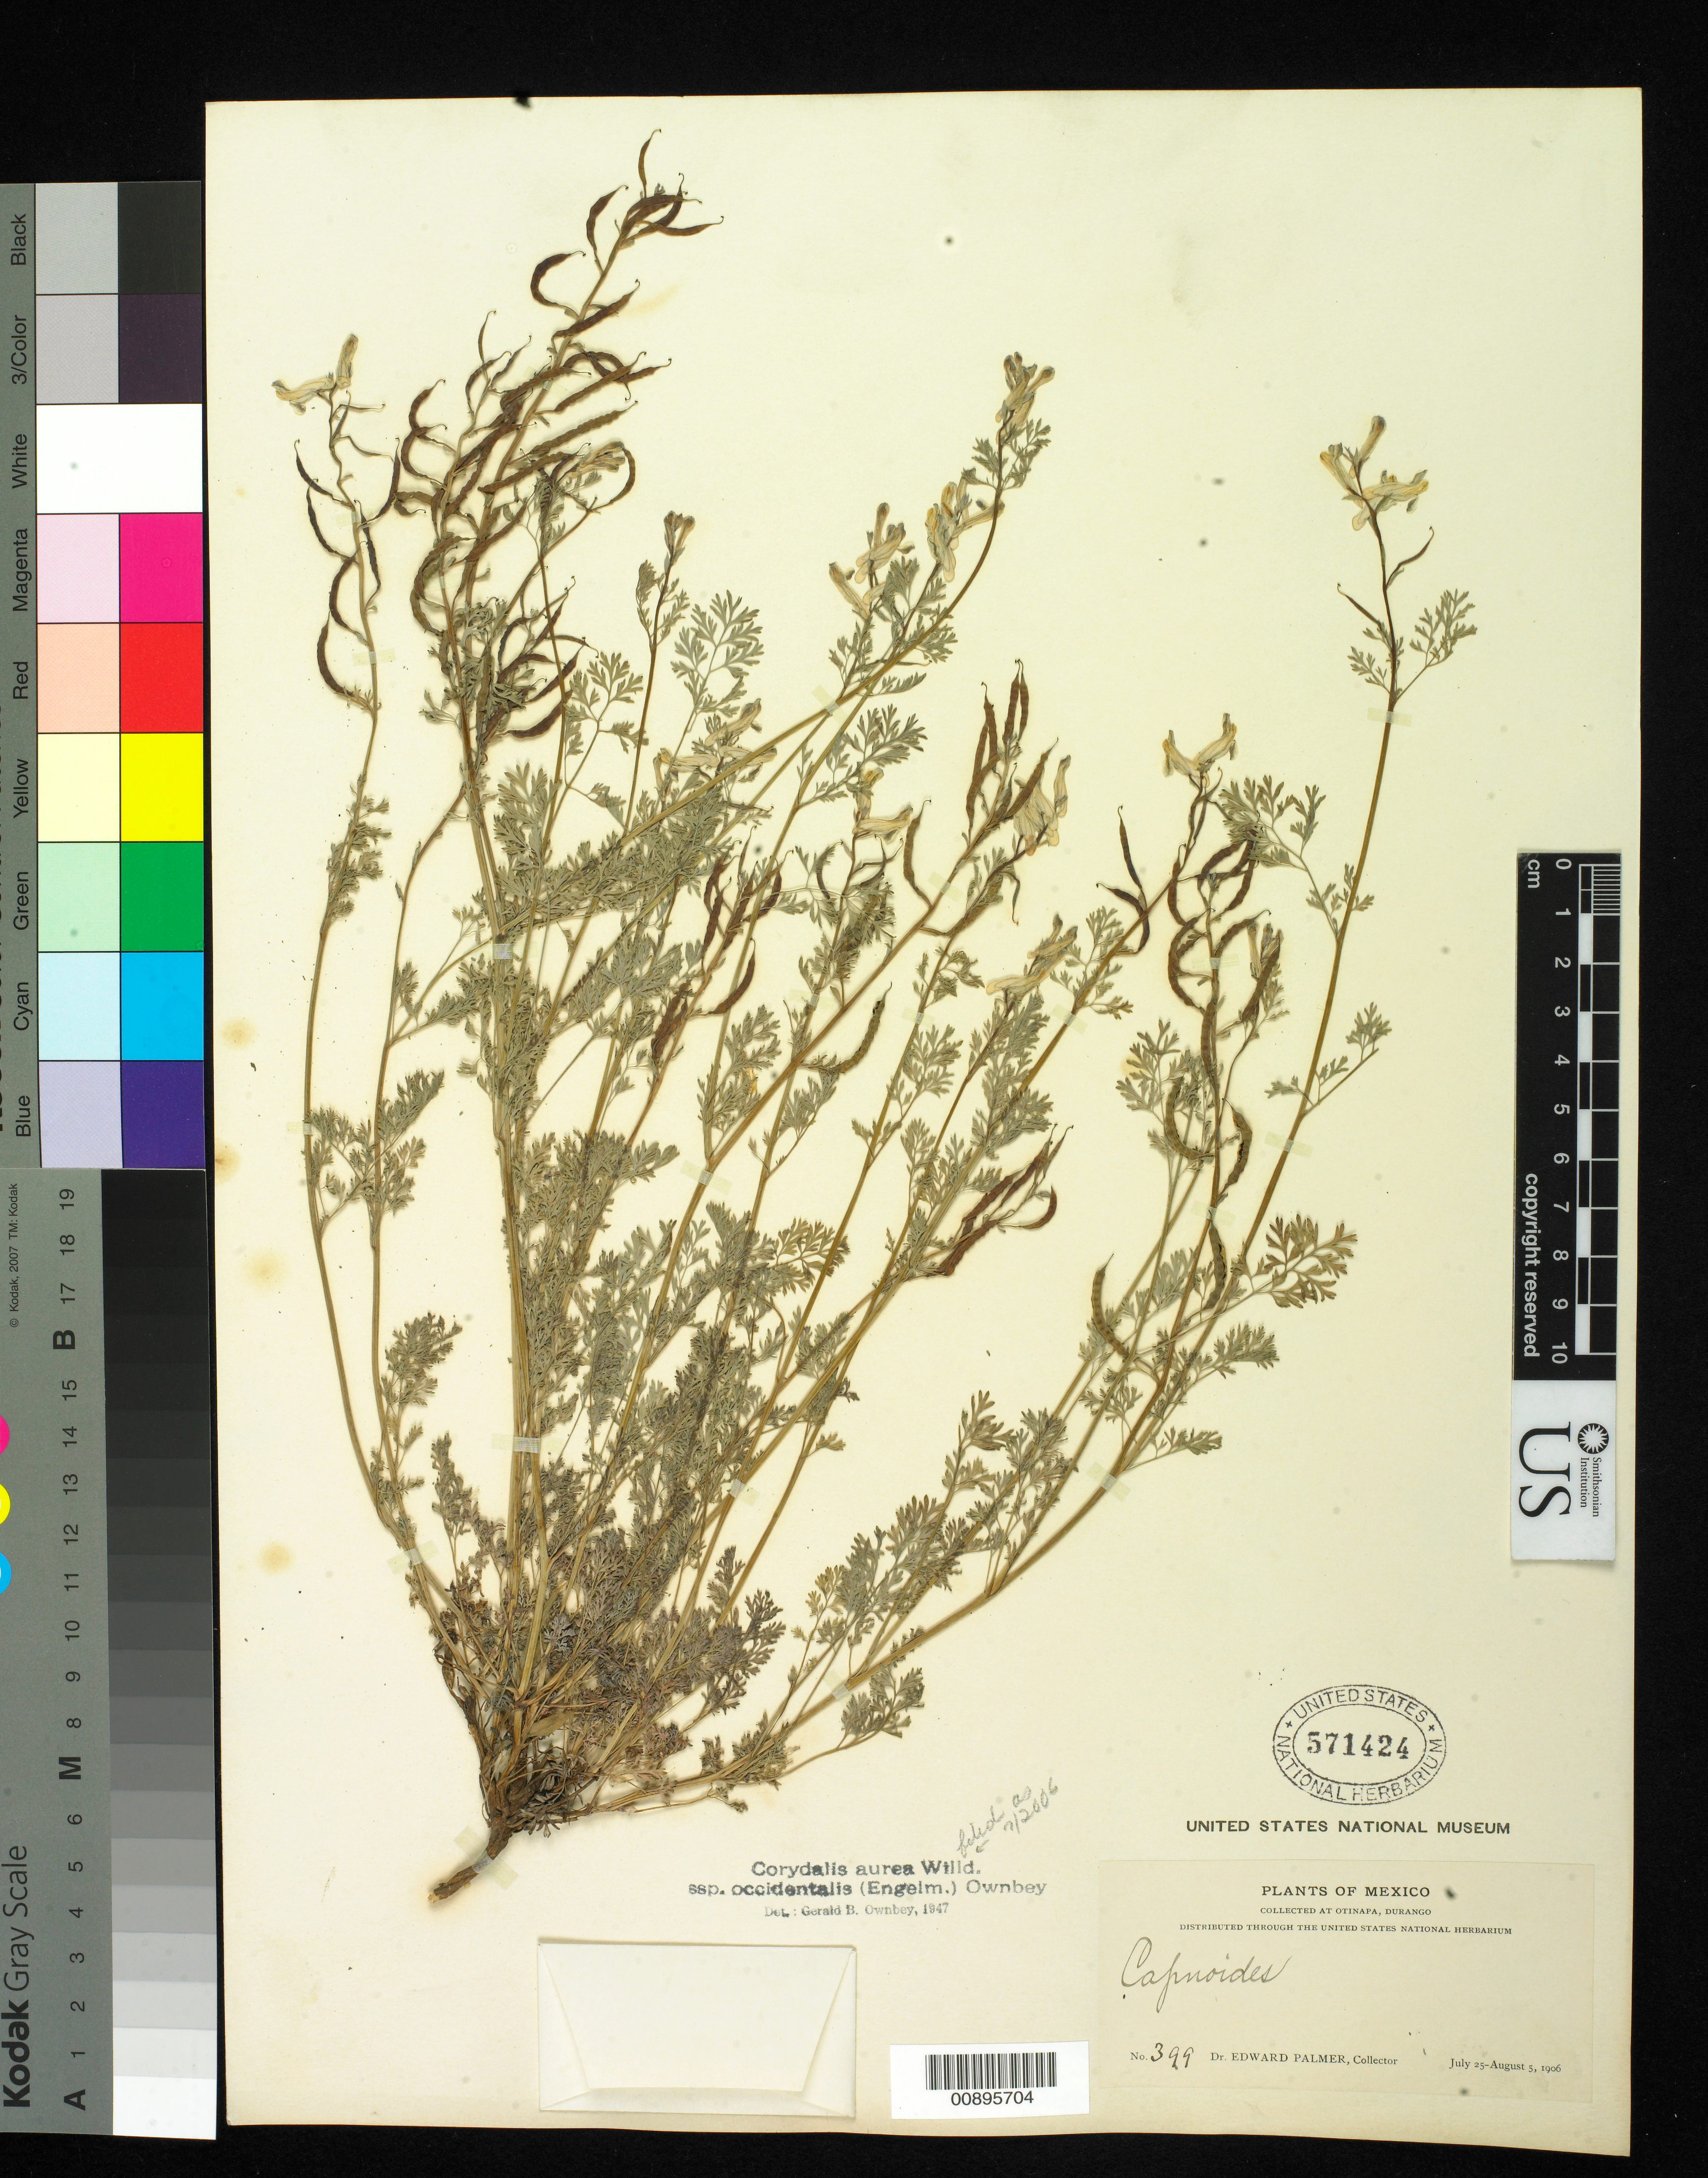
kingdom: Plantae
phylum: Tracheophyta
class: Magnoliopsida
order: Ranunculales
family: Papaveraceae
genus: Corydalis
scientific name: Corydalis aurea subsp. occidentalis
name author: Willd.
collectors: E. Palmer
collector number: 399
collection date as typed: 25 Jul 1906 to 05 Aug 1906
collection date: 1906-07-25/1906-08-05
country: Mexico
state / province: Durango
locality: Otinapa, Durango.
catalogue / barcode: US 571424